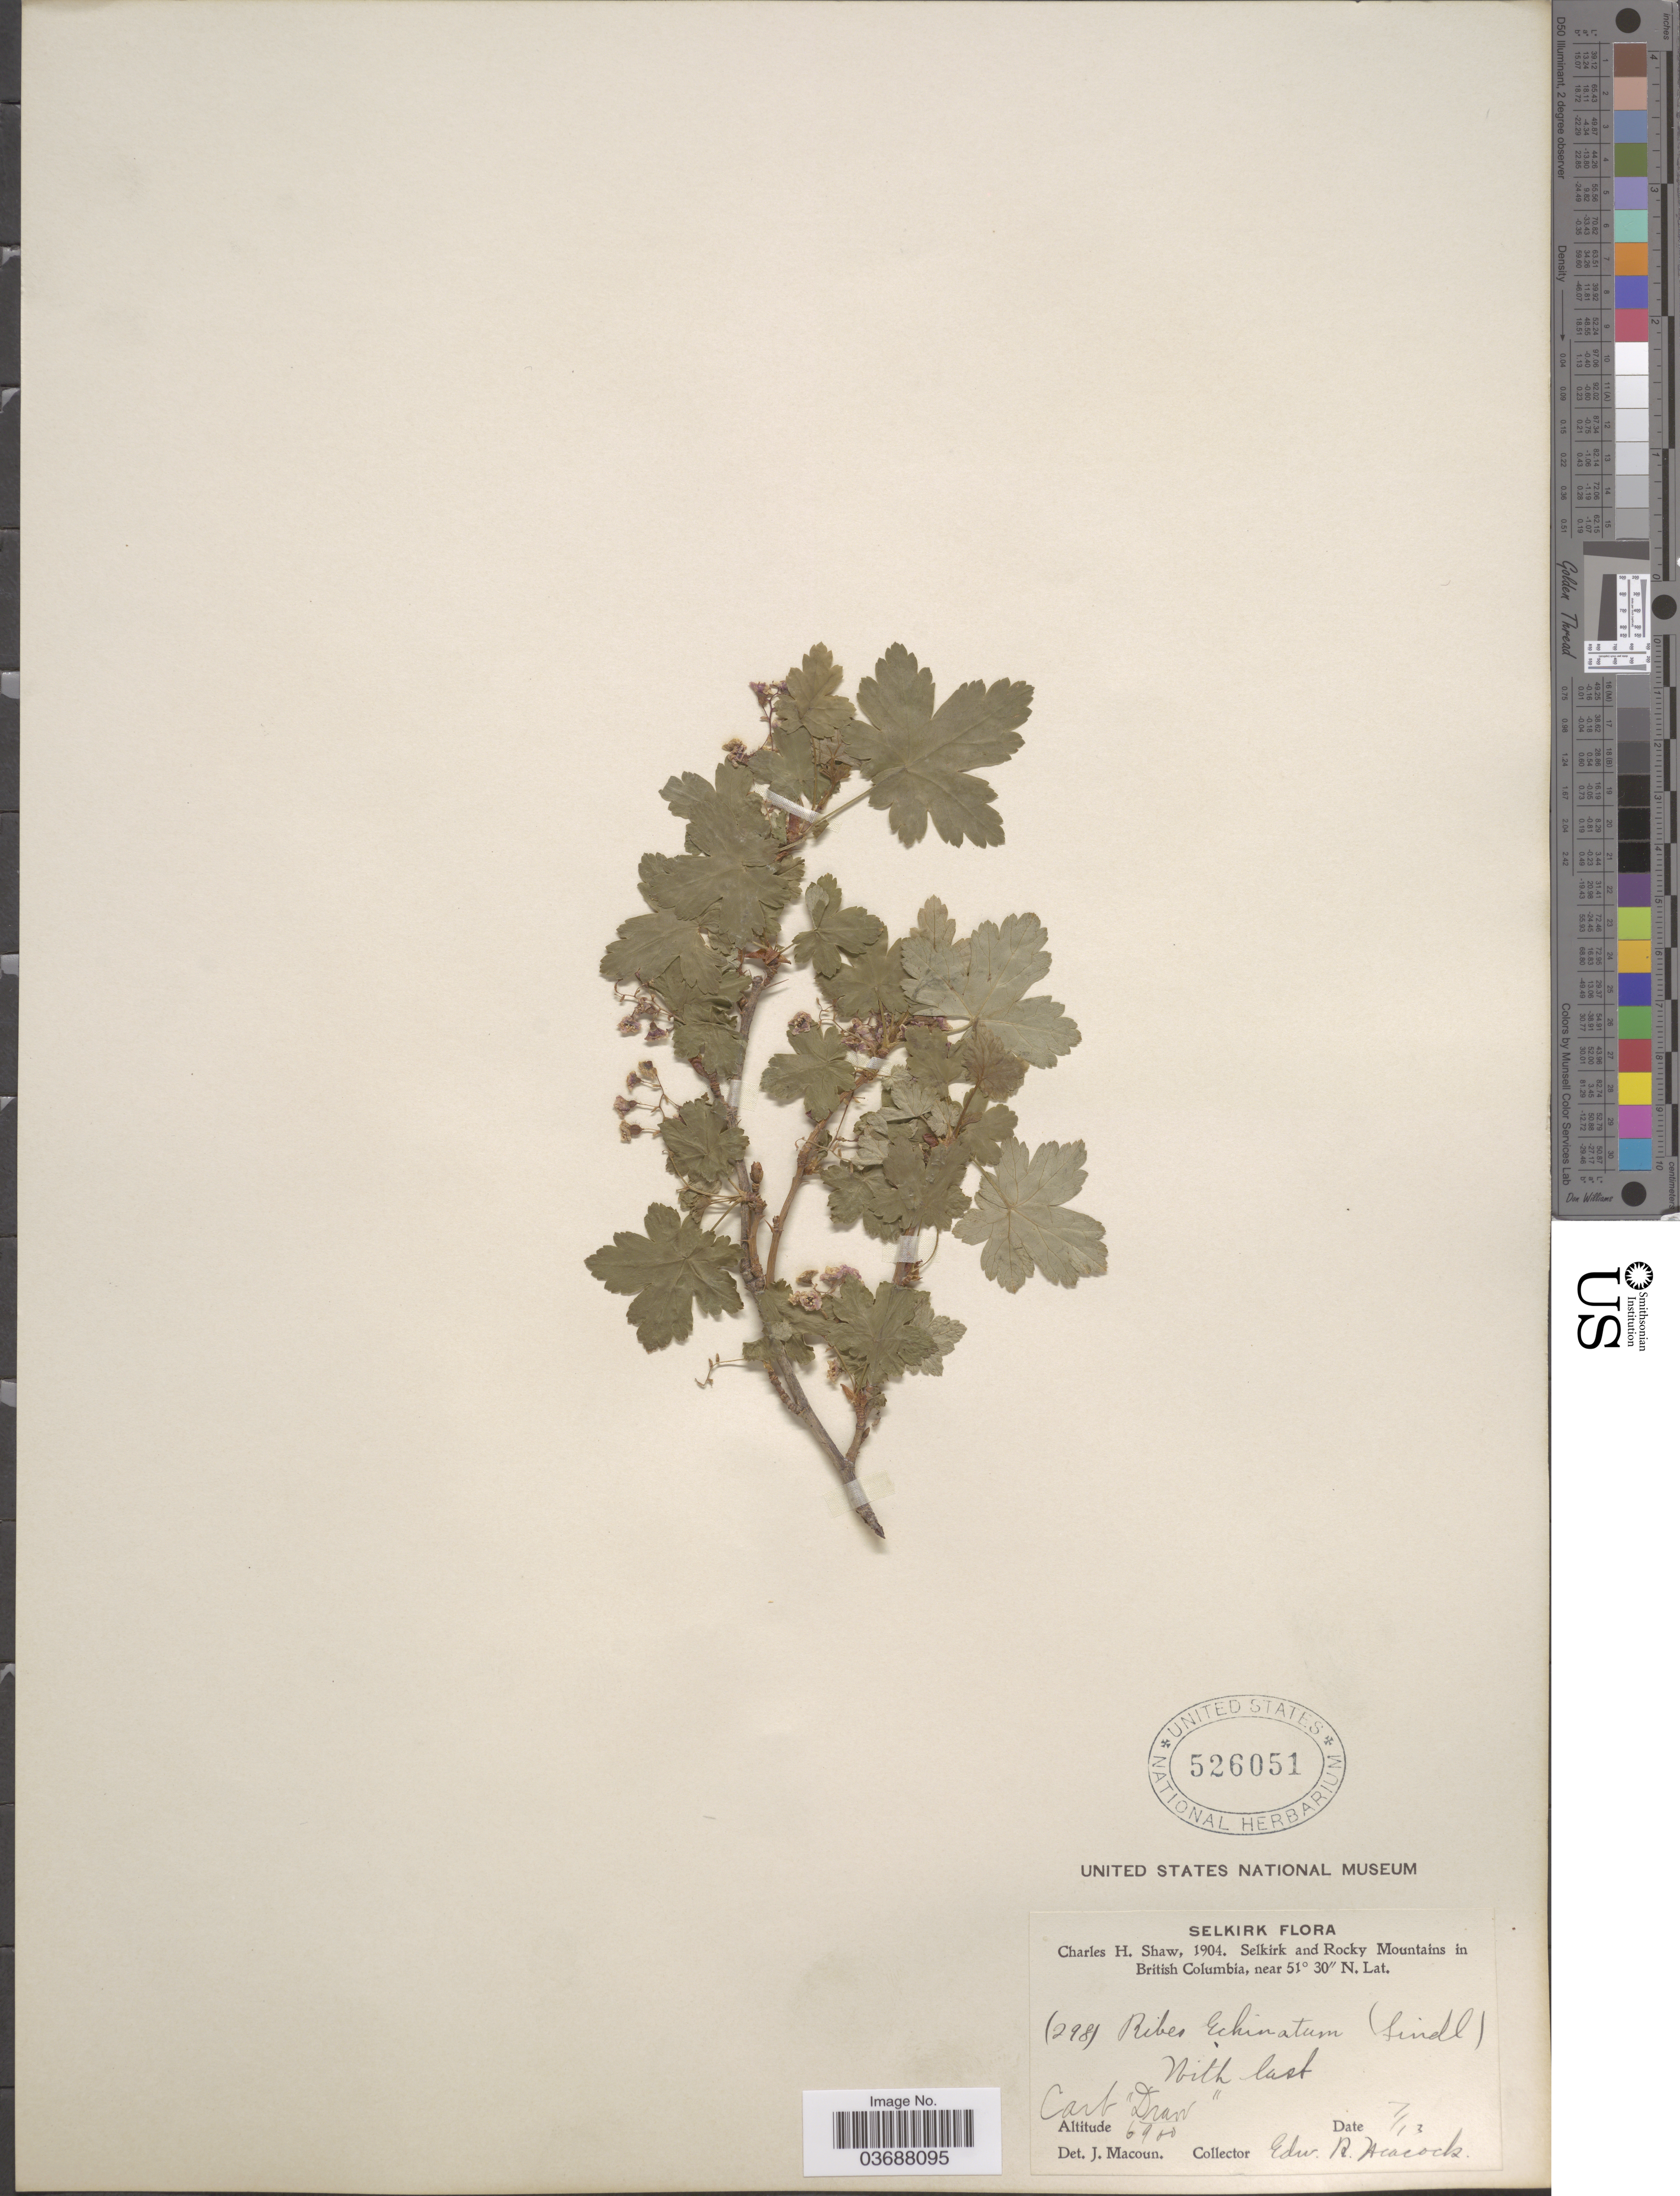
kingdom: Plantae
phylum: Tracheophyta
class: Magnoliopsida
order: Saxifragales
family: Grossulariaceae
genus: Ribes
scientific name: Ribes lacustre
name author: (Pers.) Poir.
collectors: E. Heacock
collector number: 298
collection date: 1904-07-13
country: Canada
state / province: British Columbia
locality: Selkirk. Selkirk and Rocky Mountains in British Columbia. With last.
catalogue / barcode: US 526051